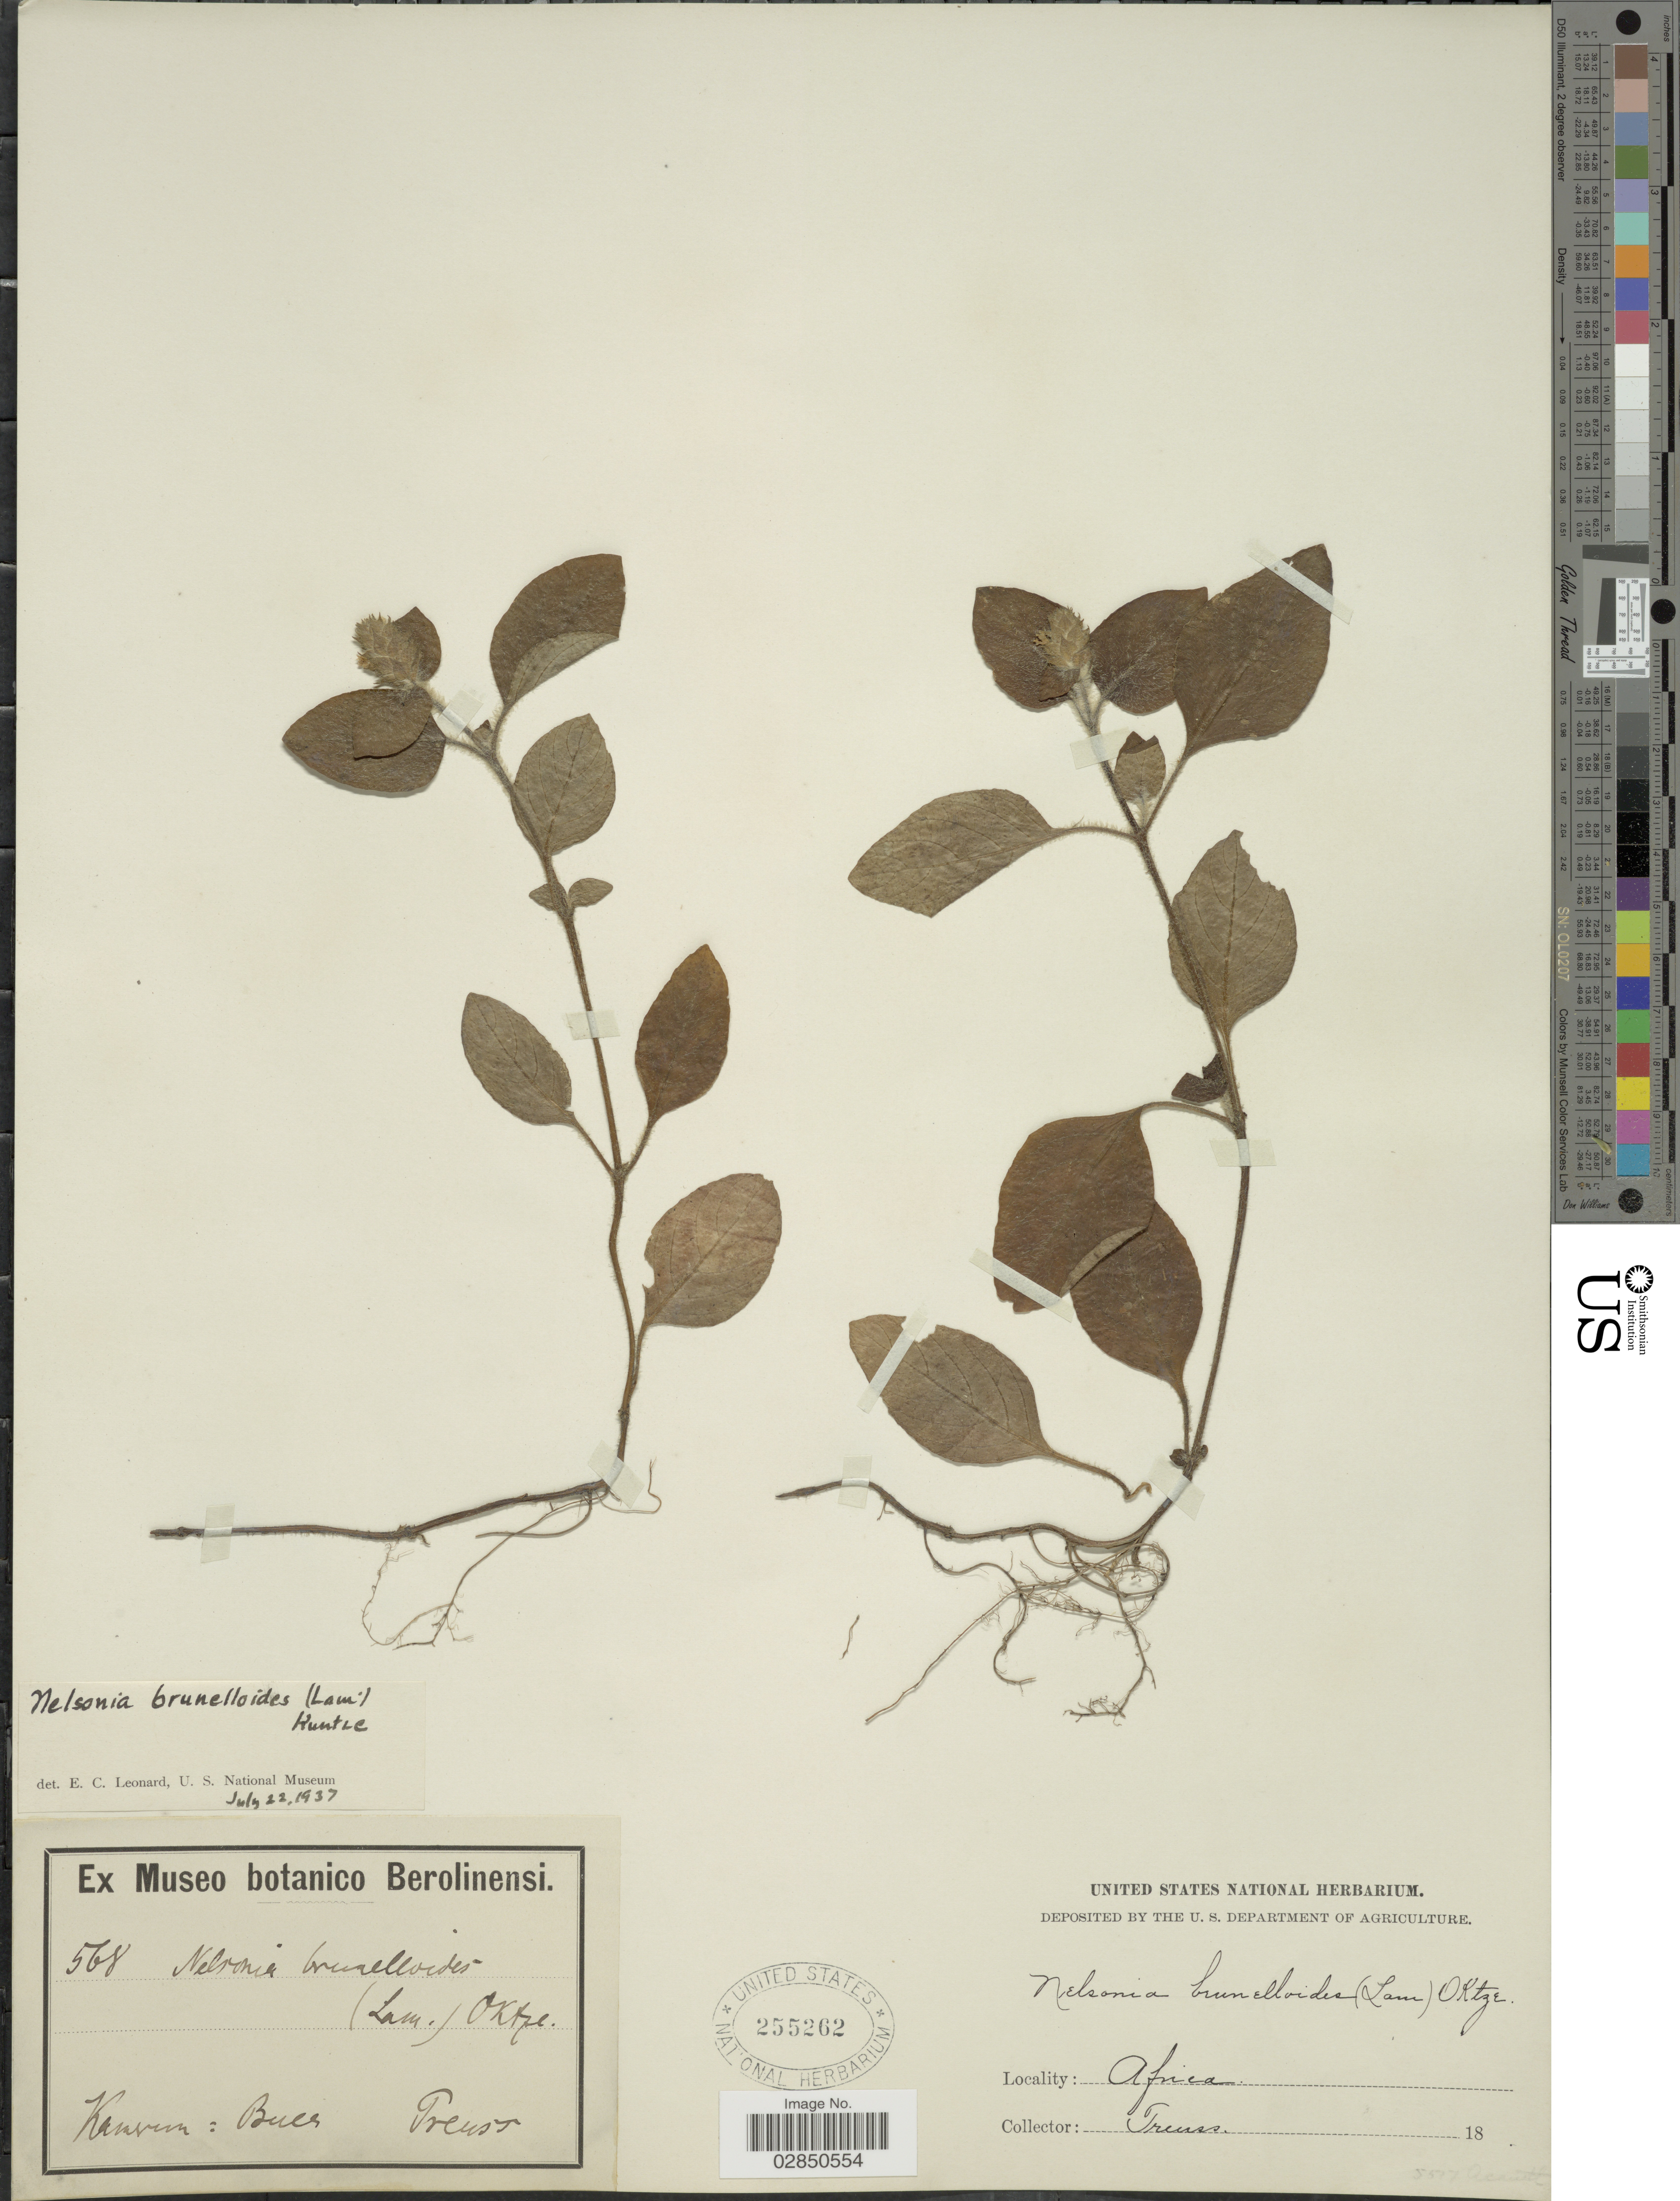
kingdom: Plantae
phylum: Tracheophyta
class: Magnoliopsida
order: Lamiales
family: Acanthaceae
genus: Nelsonia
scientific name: Nelsonia canescens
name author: (Lam.) Spreng.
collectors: C. Preuss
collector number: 568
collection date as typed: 18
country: Cameroon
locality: Kamerun: Bues.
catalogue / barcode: US 255262